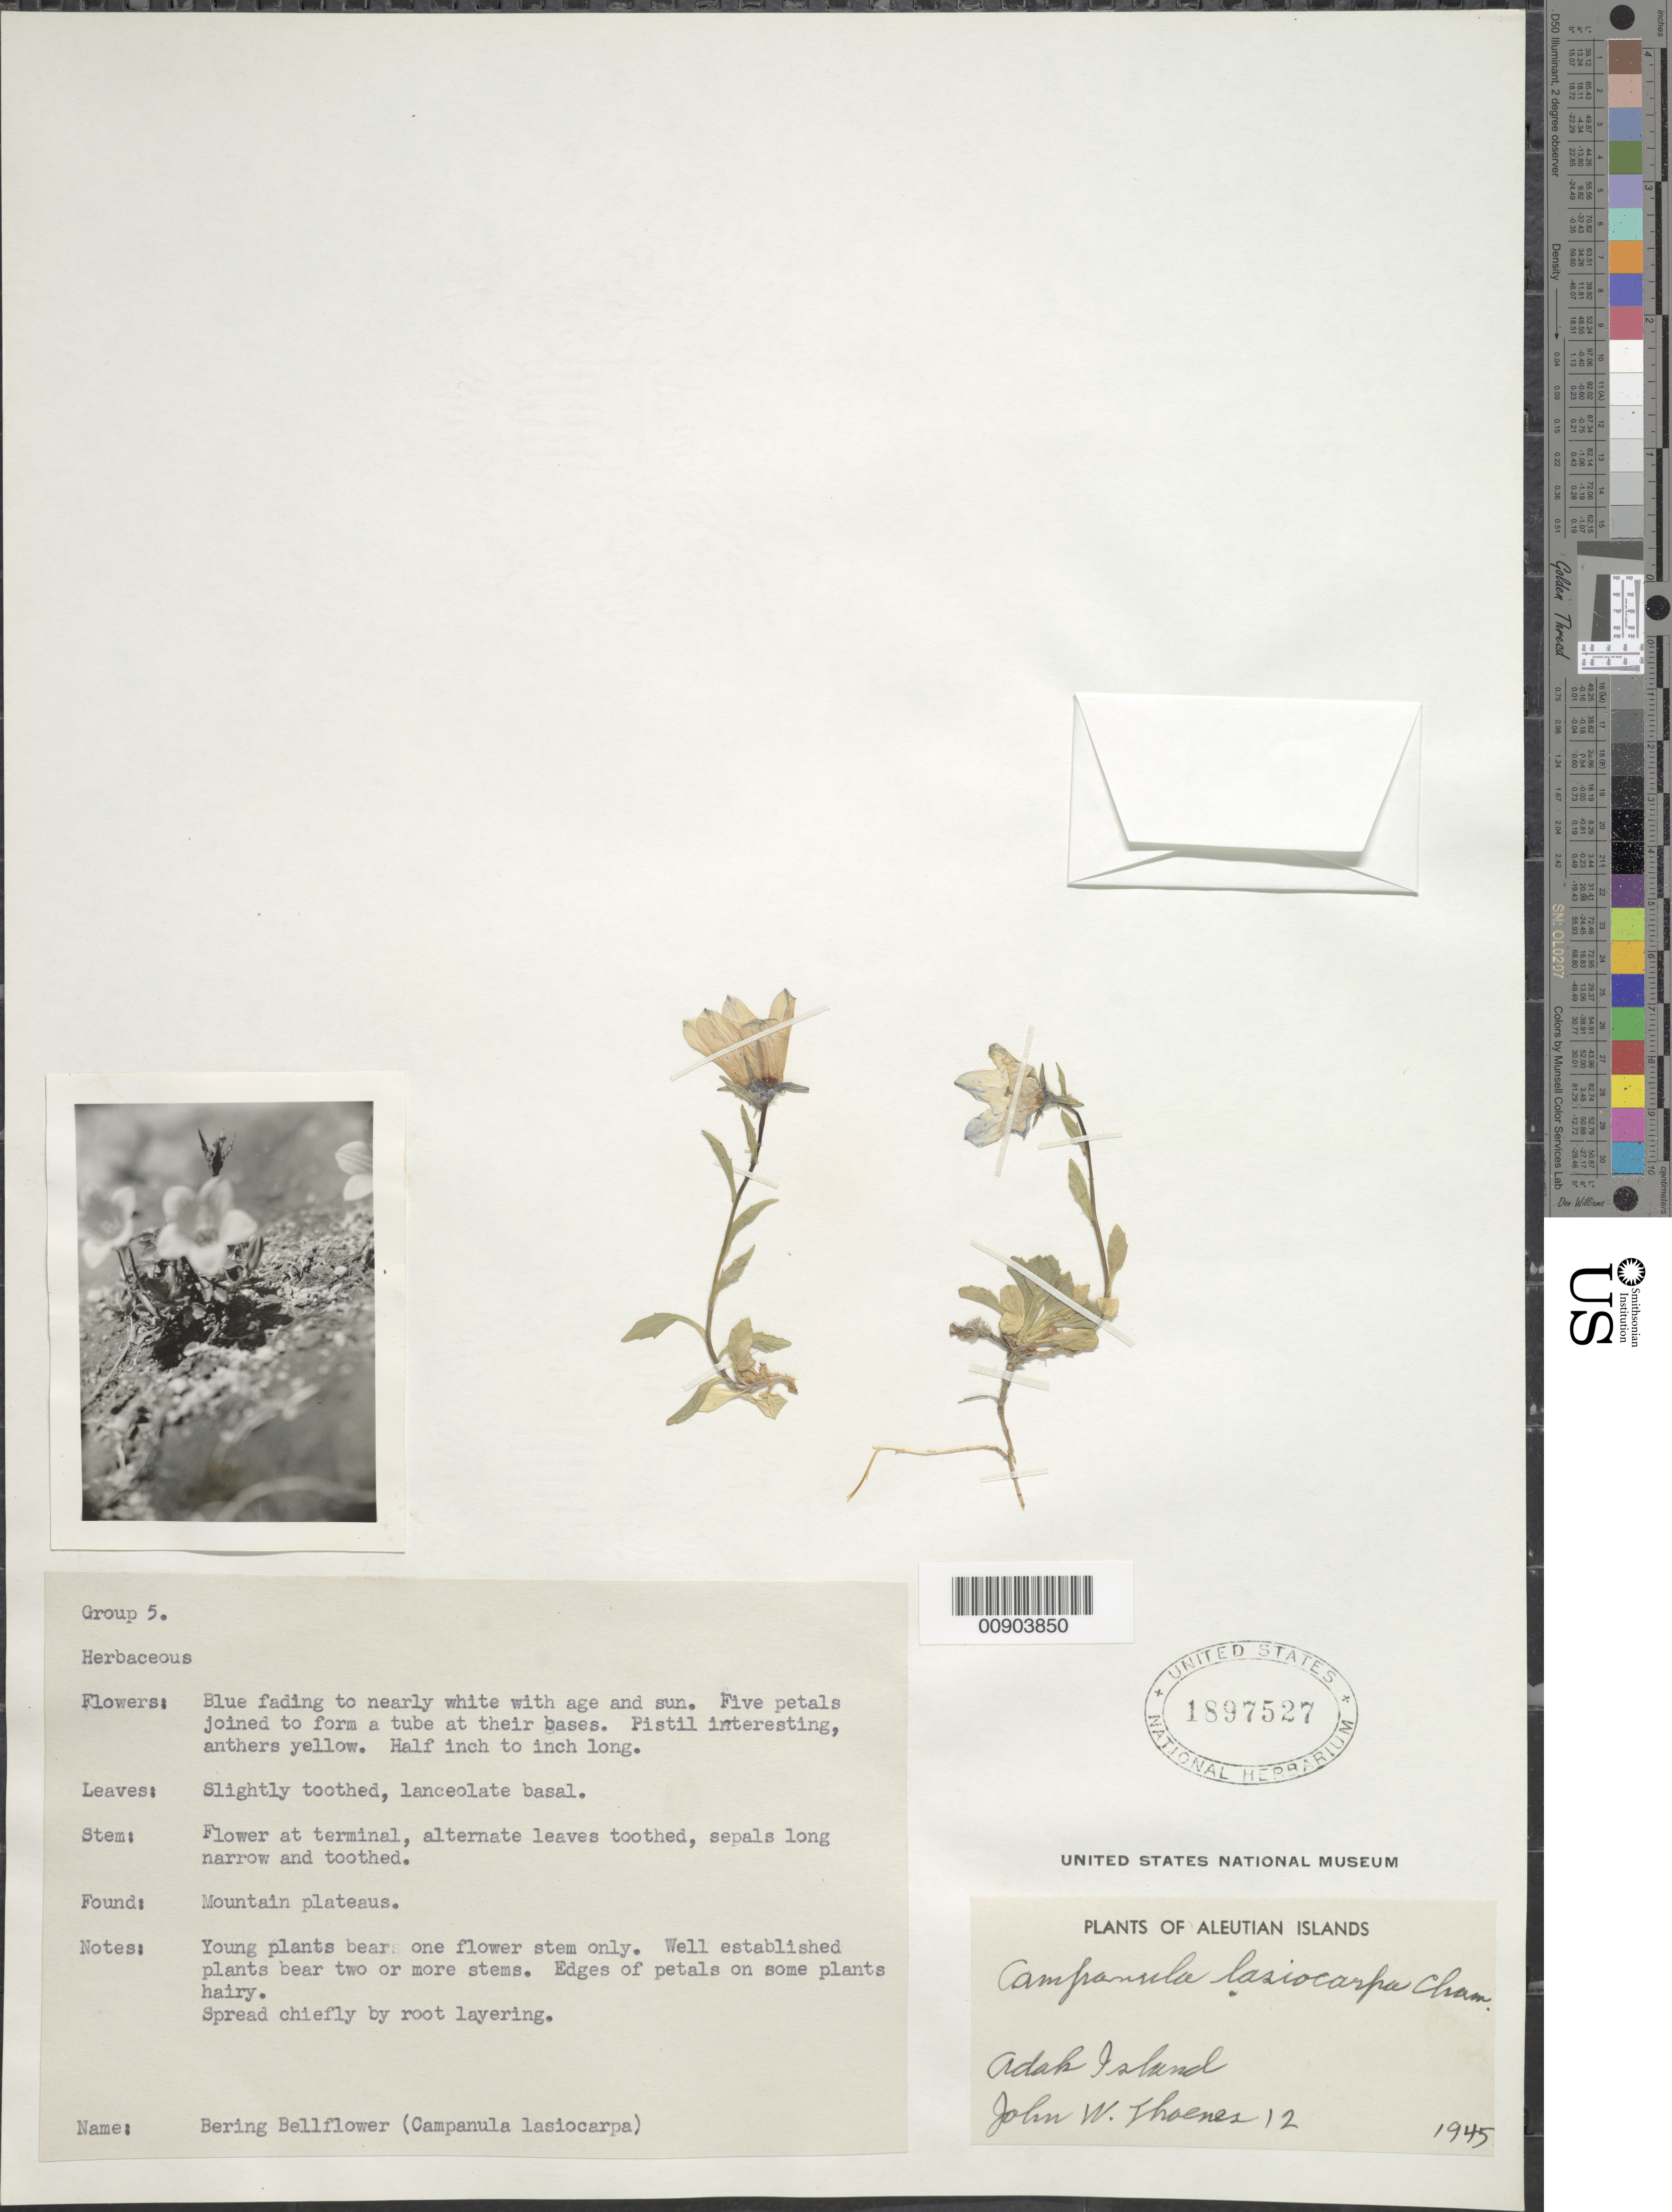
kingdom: Plantae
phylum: Tracheophyta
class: Magnoliopsida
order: Asterales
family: Campanulaceae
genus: Campanula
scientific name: Campanula lasiocarpa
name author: Cham.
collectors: J. Thoenes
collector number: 12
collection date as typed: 1945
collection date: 1945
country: United States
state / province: Alaska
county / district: Aleutians West Census Area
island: Adak Island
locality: Adak island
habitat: Mountain plateaus.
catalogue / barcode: US 1897527